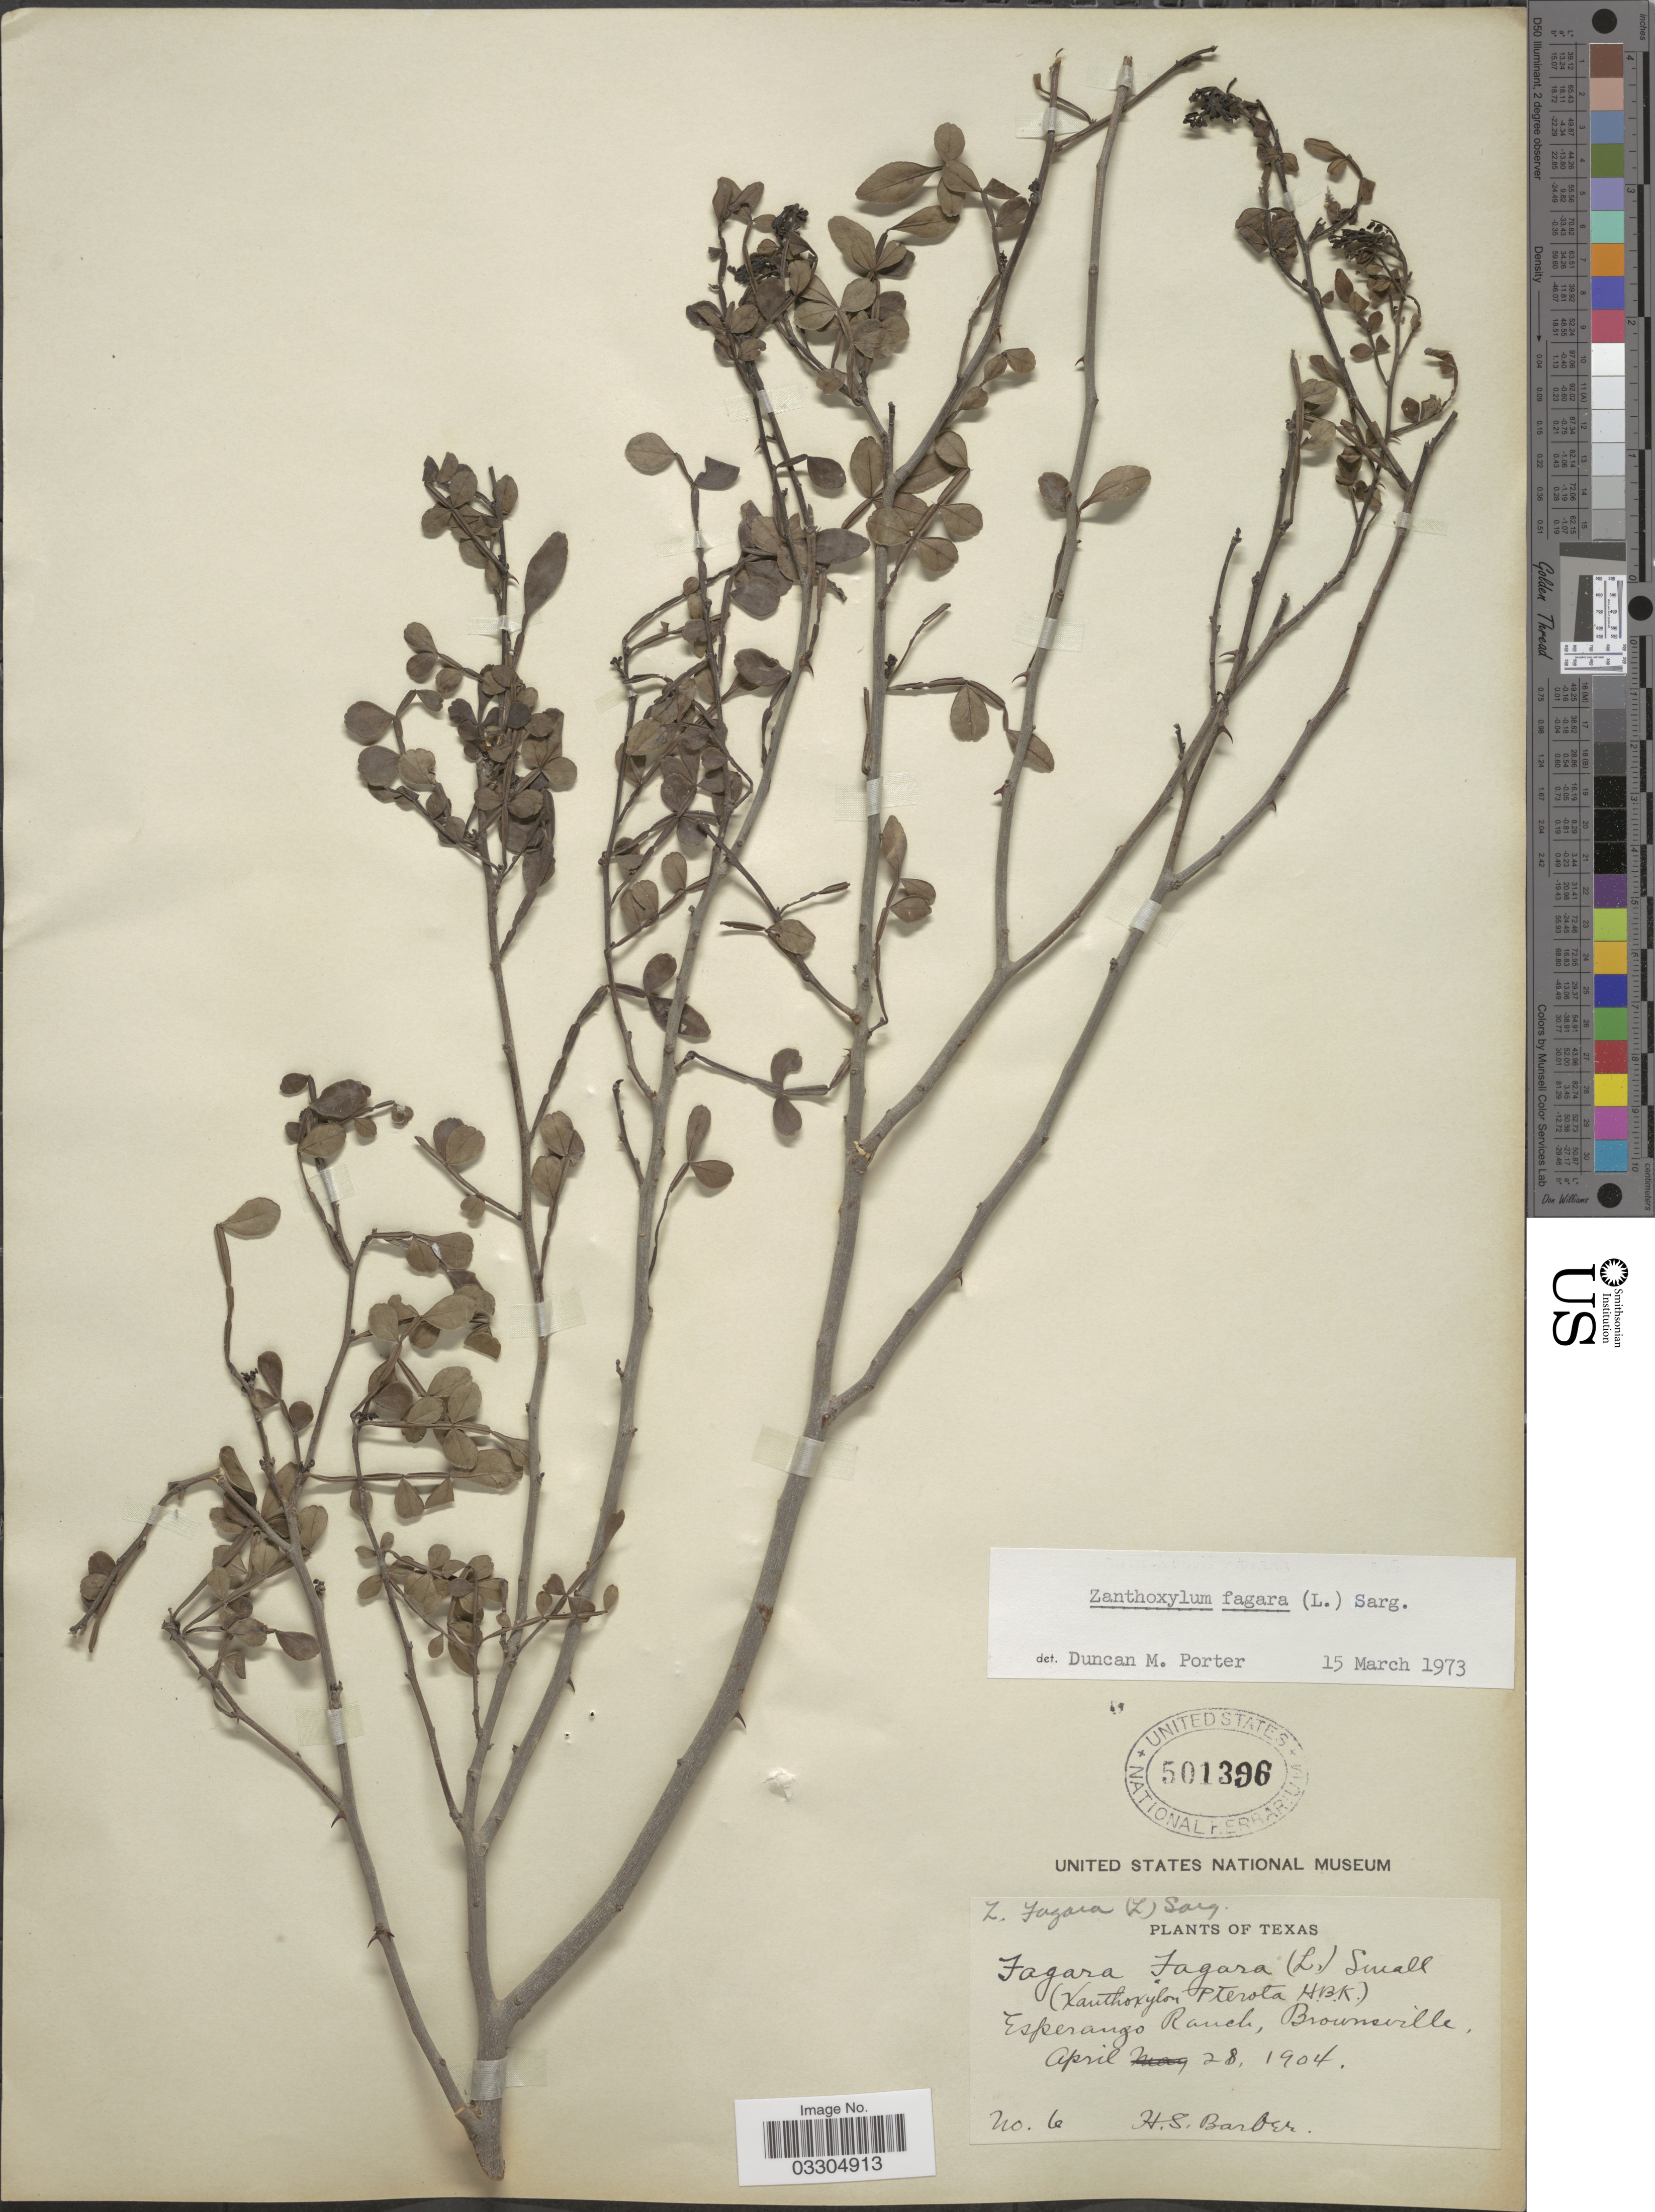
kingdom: Plantae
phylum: Tracheophyta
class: Magnoliopsida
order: Sapindales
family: Rutaceae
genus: Zanthoxylum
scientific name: Zanthoxylum fagara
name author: (L.) Sarg.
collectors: H. Barber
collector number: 6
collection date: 1904-04-28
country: United States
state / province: Texas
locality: Esperango Ranch, Brownsville.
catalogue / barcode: US 501396